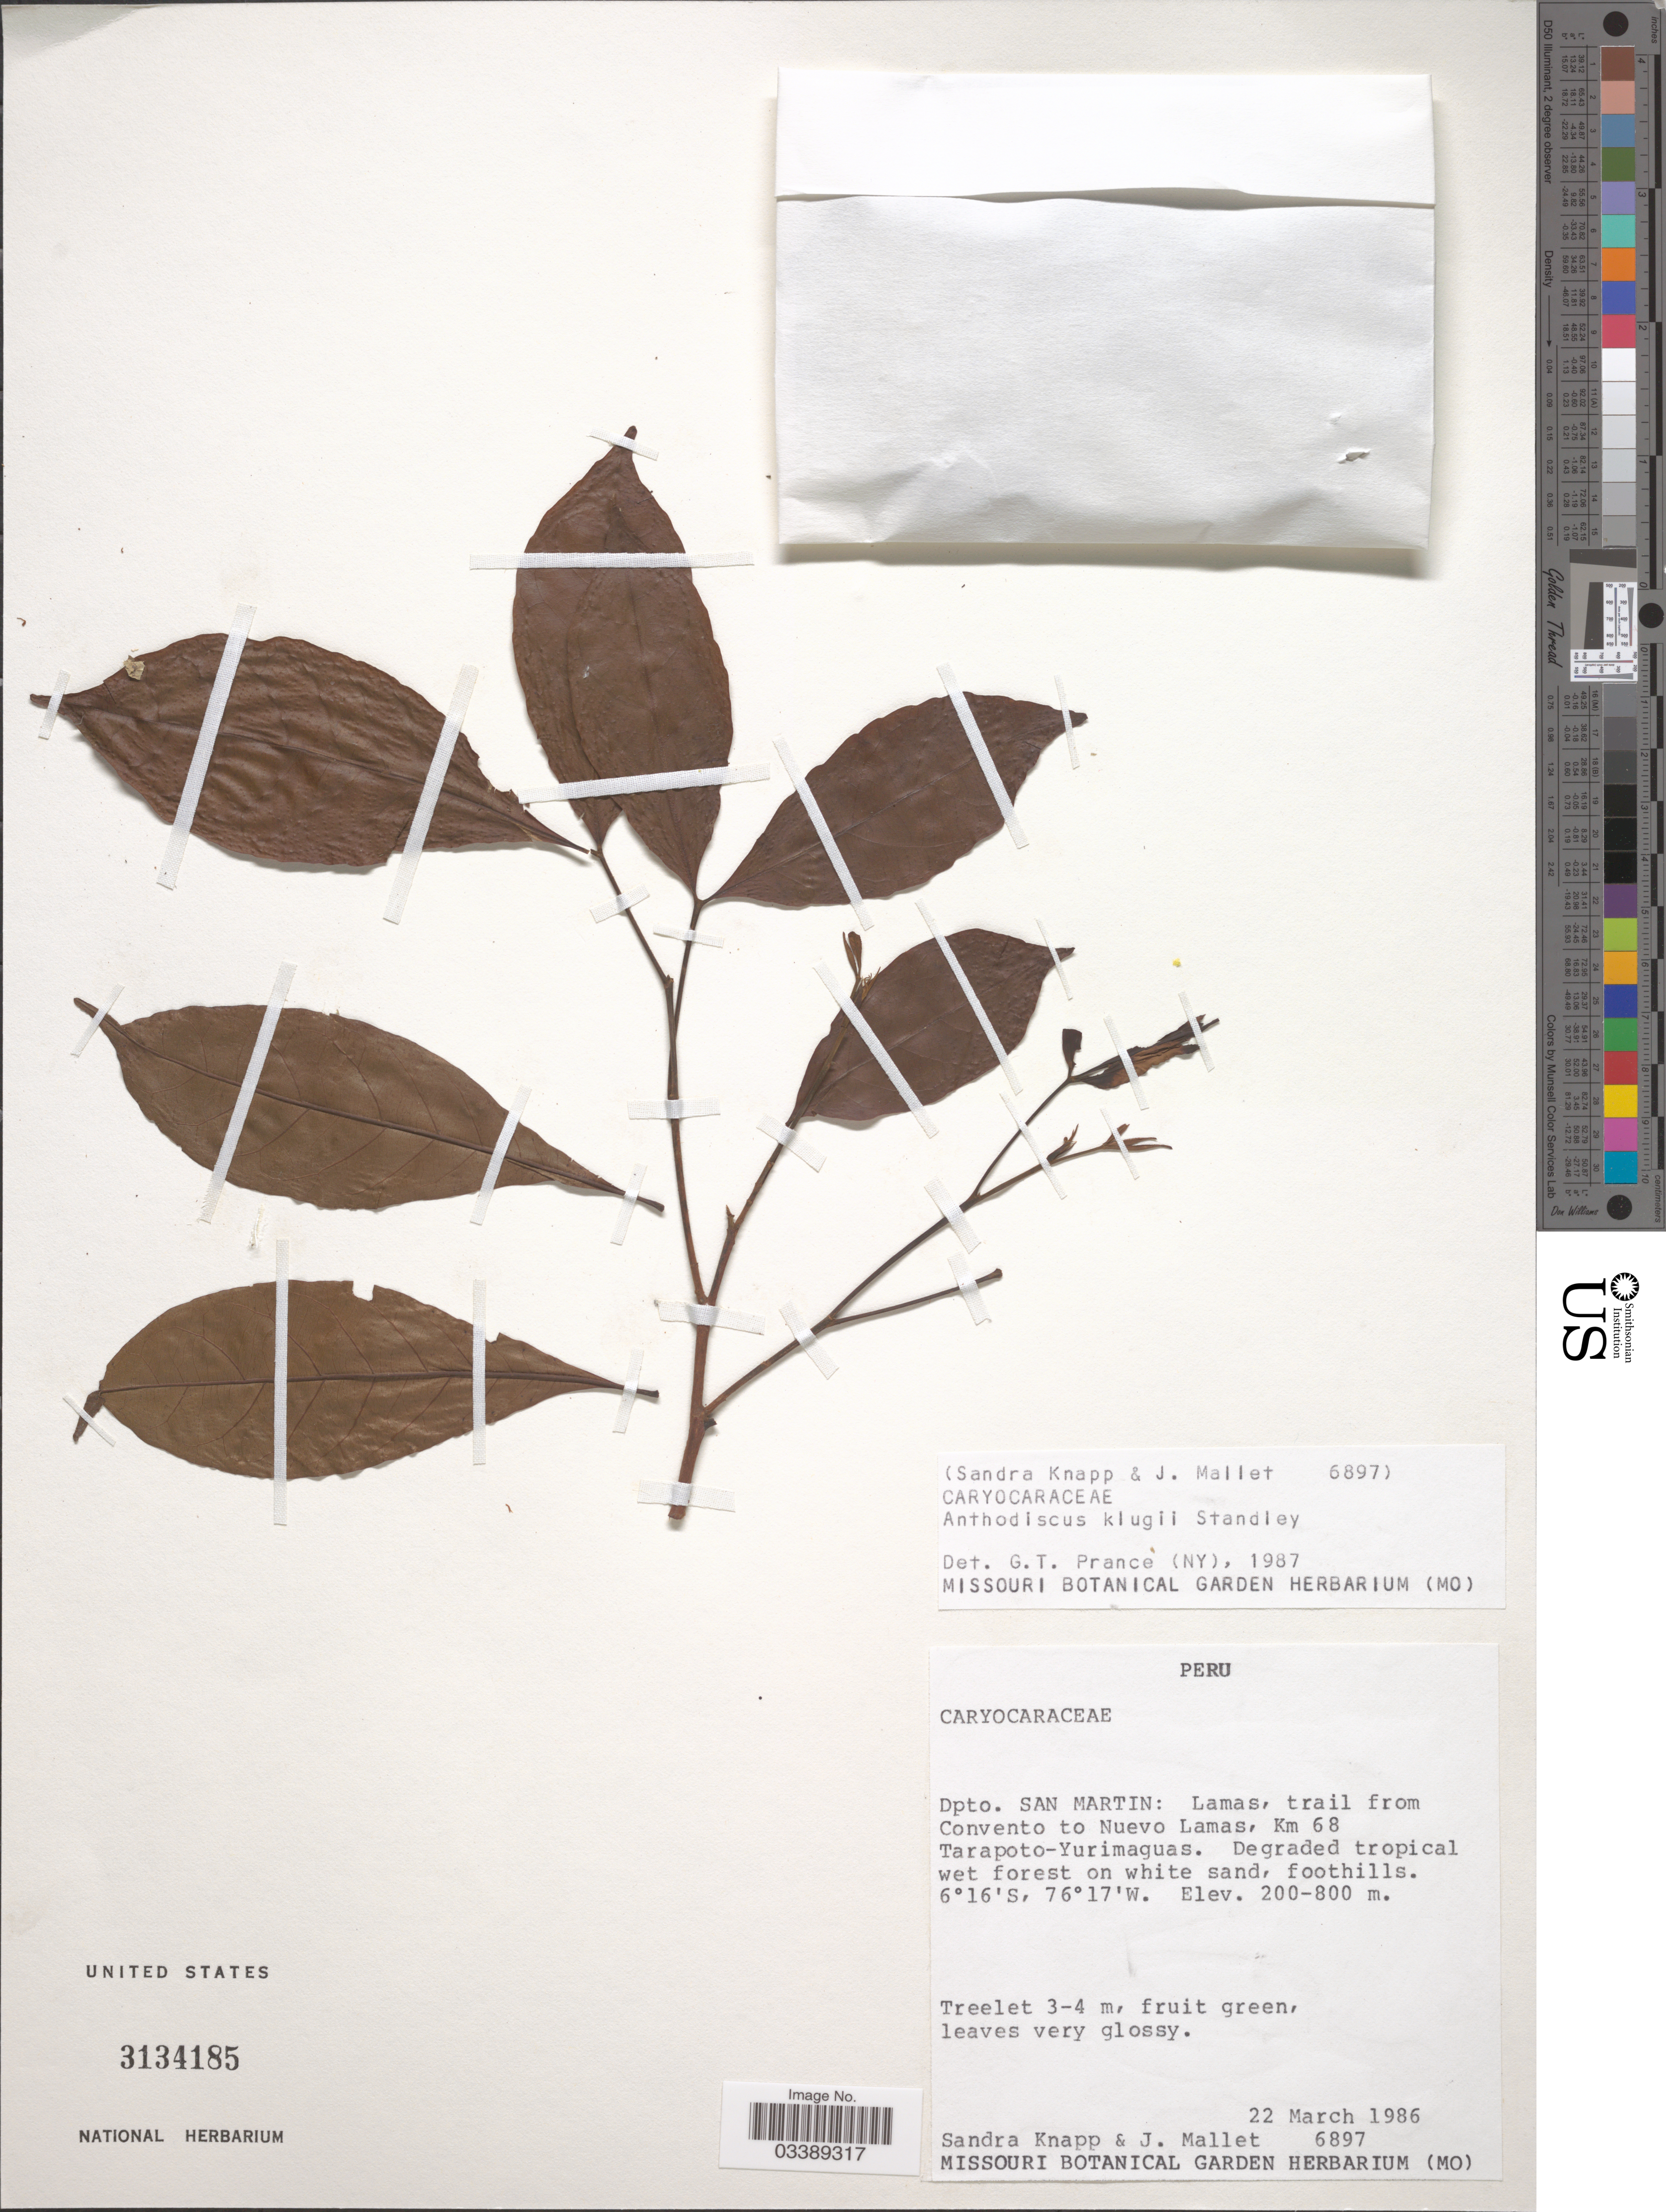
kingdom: Plantae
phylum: Tracheophyta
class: Magnoliopsida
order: Malpighiales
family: Caryocaraceae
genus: Anthodiscus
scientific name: Anthodiscus klugii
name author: Standl. ex Prance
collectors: S. Knapp & J. Mallet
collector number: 6897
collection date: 1986-03-22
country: Peru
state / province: San Martín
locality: Dpto. San Martin: Lamas, trail from Convento to Nuevo Lamas, Km 68 Tarapoto-Yurimaguas.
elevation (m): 200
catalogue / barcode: US 3134185